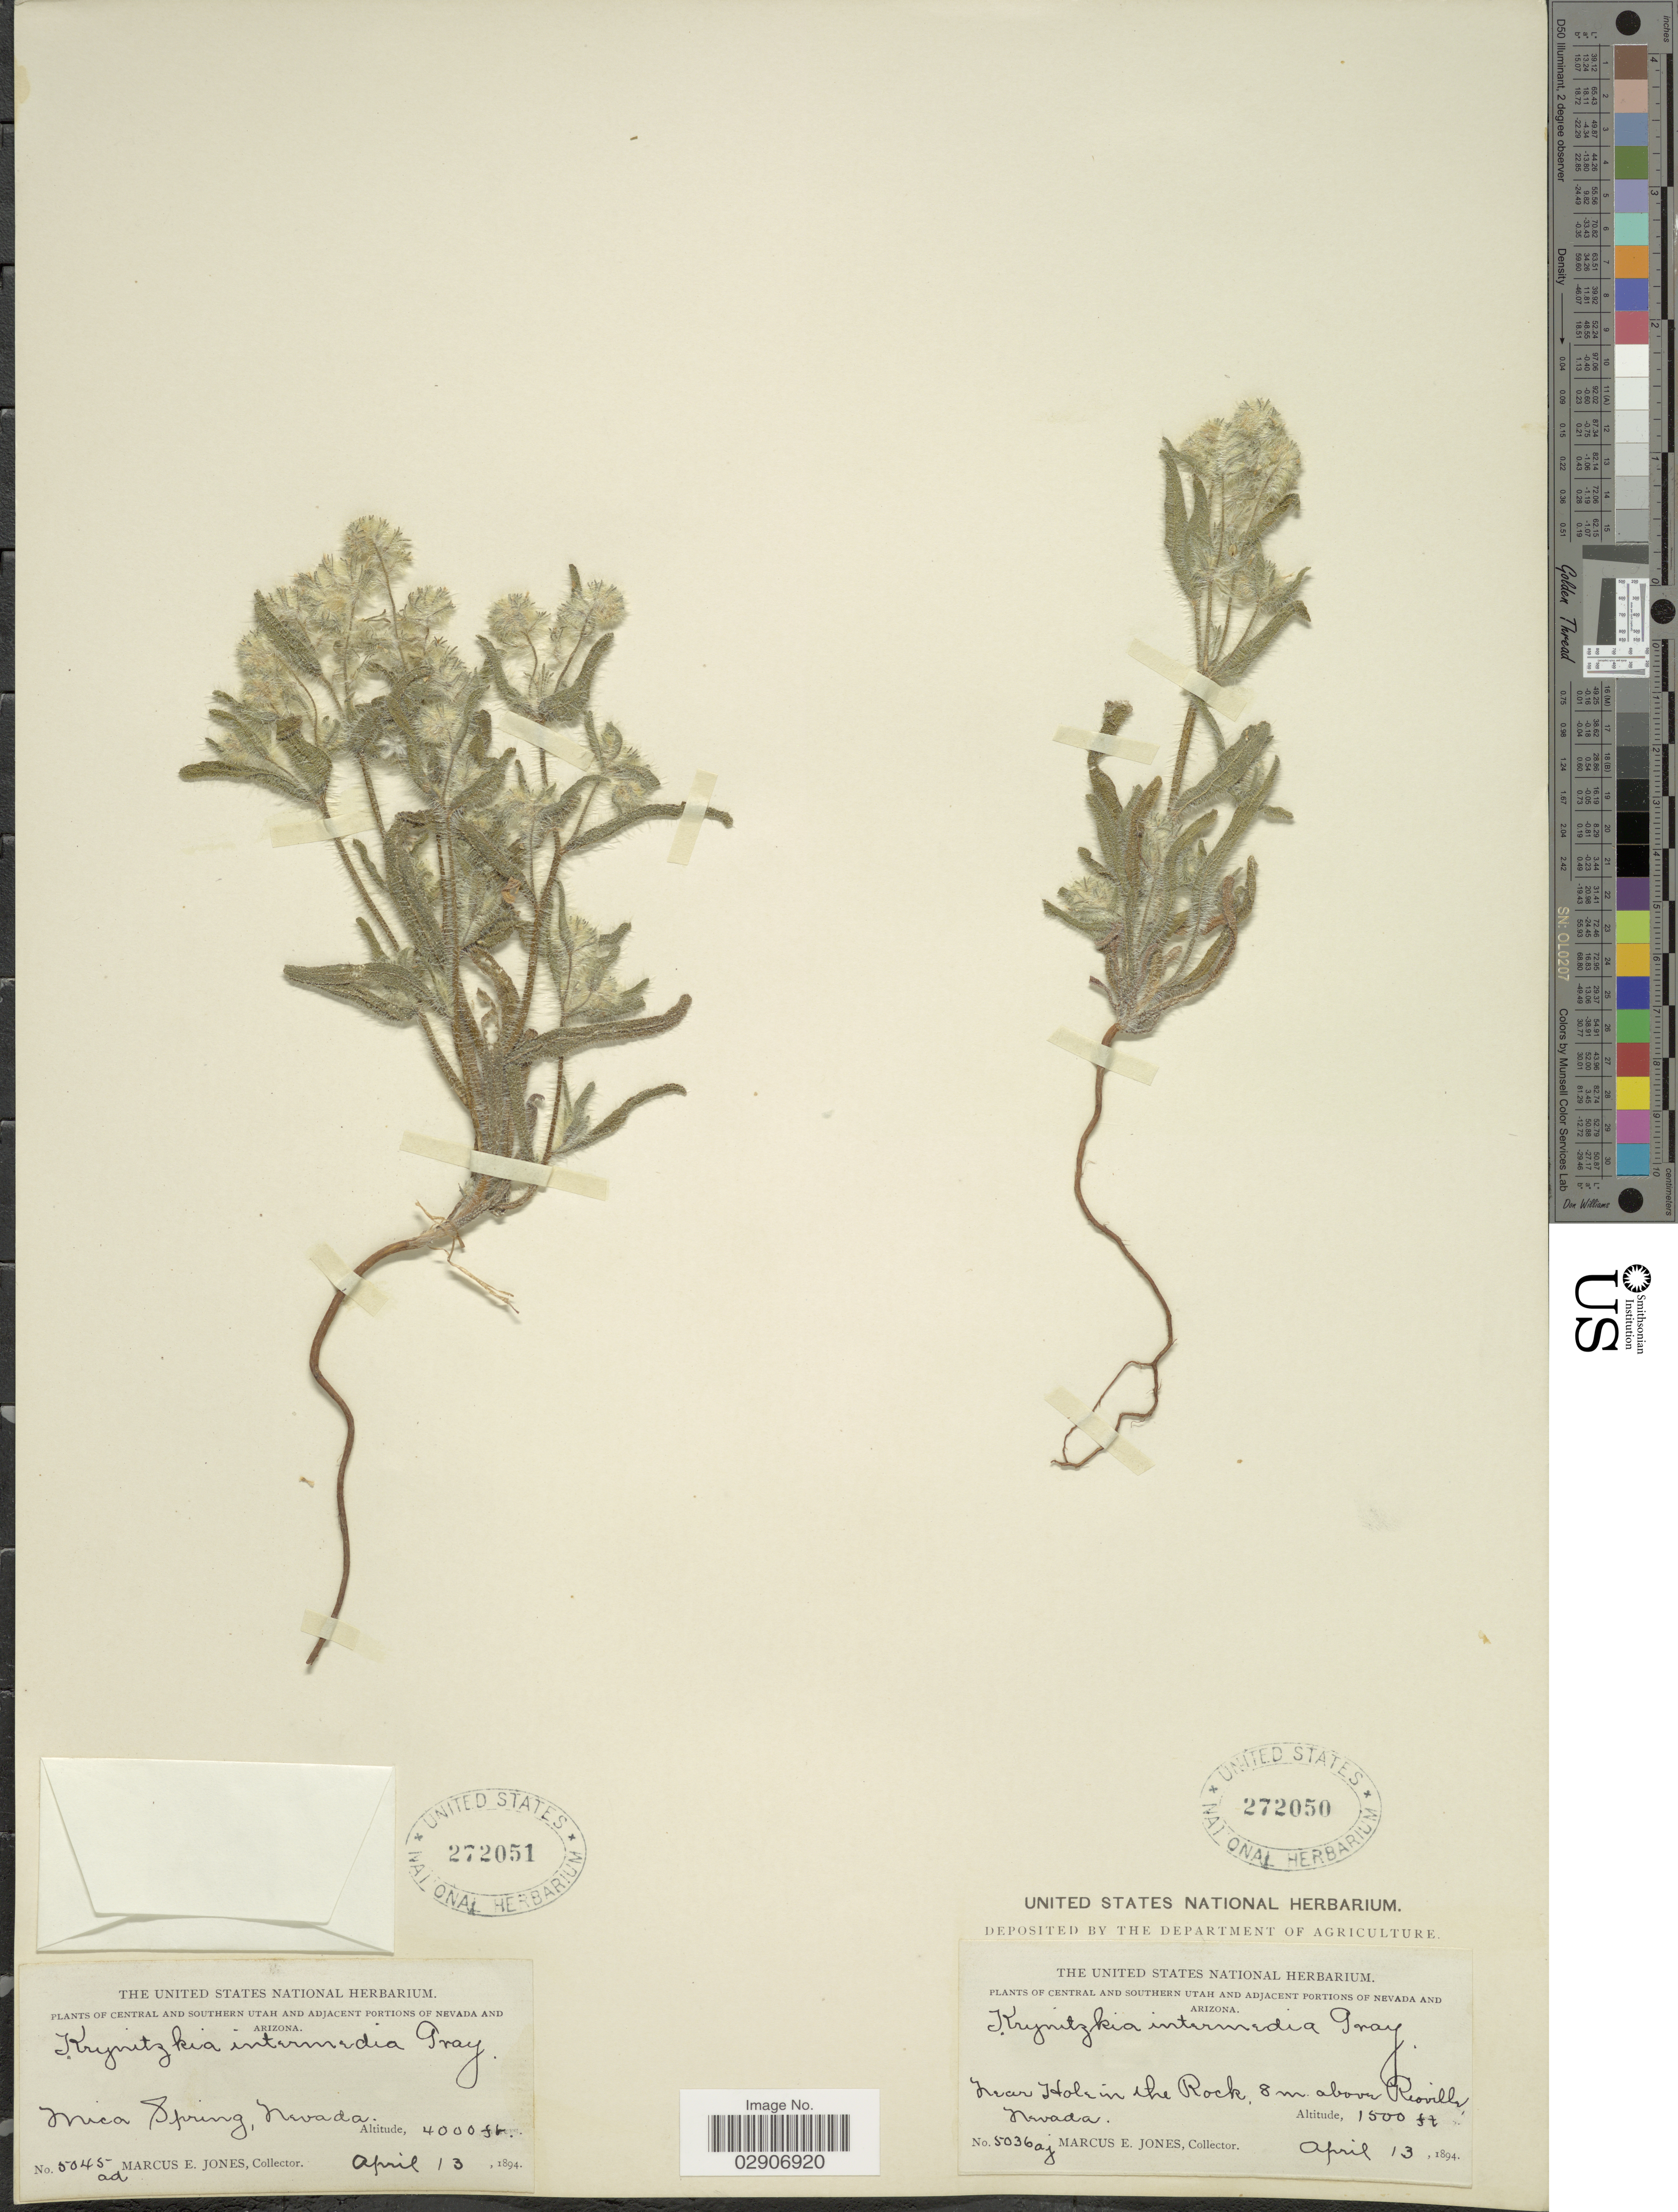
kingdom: Plantae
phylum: Tracheophyta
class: Magnoliopsida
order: Boraginales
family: Boraginaceae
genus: Cryptantha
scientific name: Cryptantha barbigera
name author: (A. Gray) Greene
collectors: M. E. Jones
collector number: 54045ad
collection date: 1894-04-13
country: United States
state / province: Nevada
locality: Mica Spring.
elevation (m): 1219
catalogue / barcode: US 272051-2